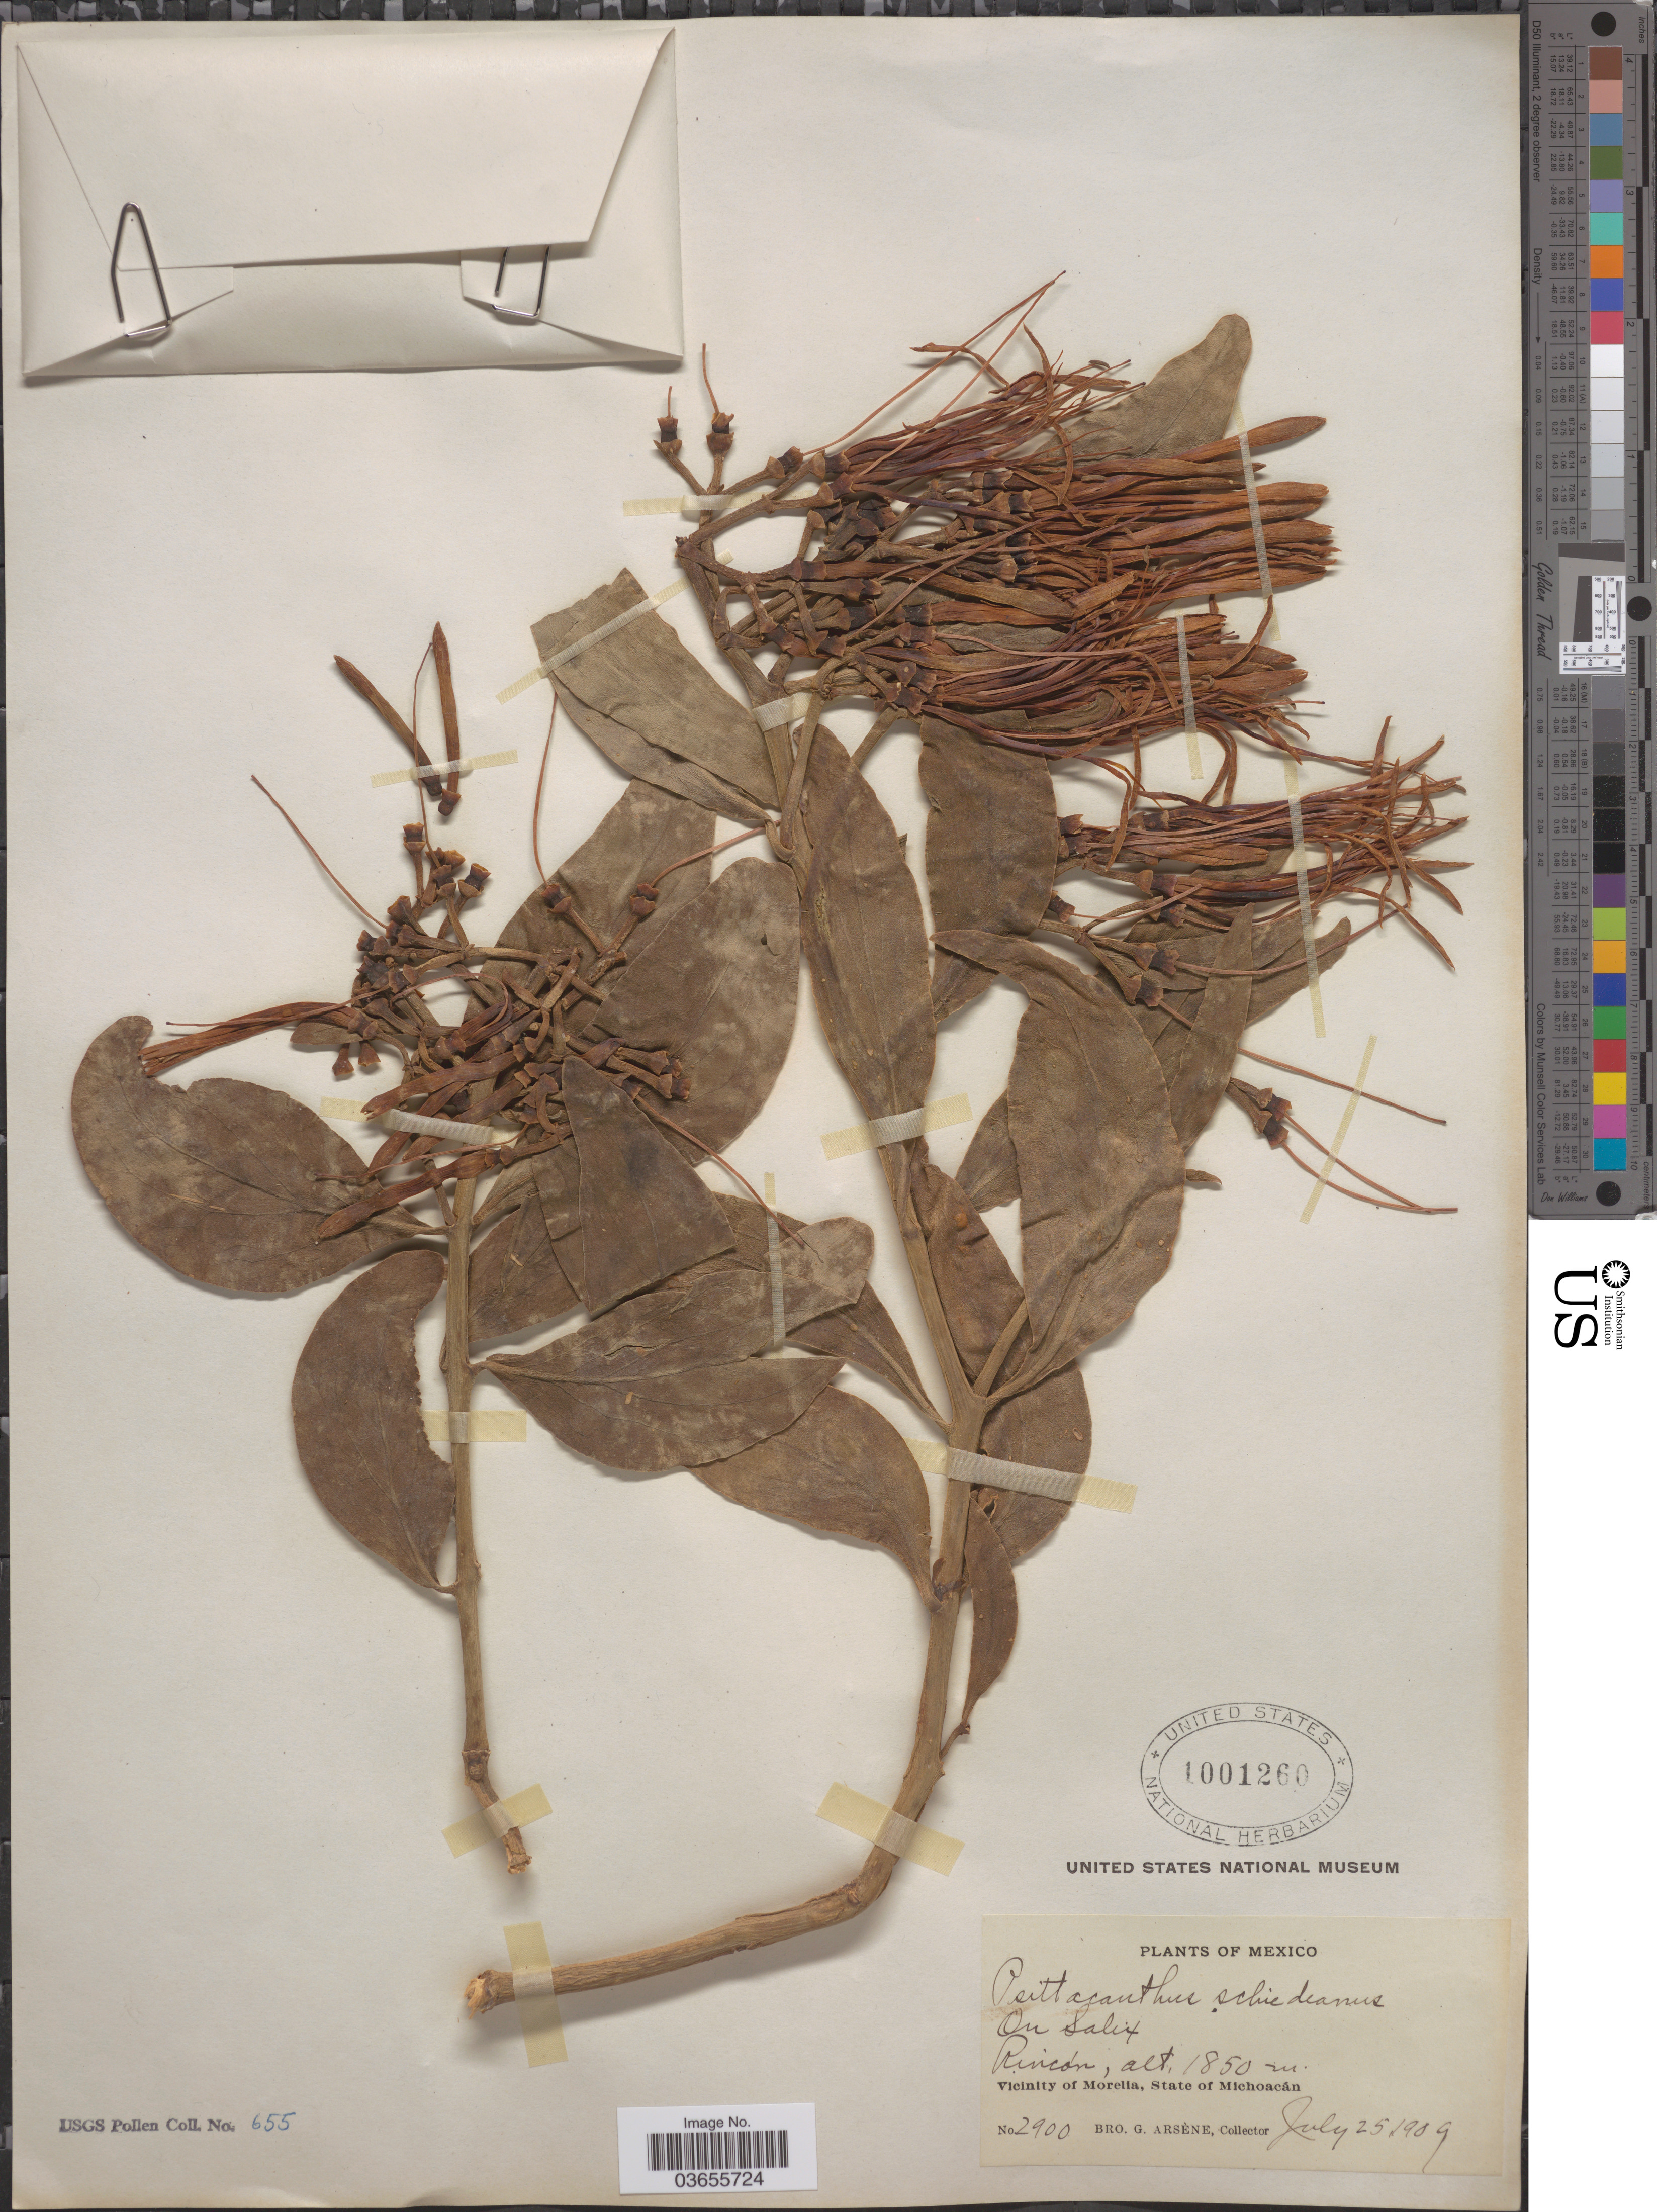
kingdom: Plantae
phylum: Tracheophyta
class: Magnoliopsida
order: Santalales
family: Loranthaceae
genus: Psittacanthus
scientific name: Psittacanthus schiedeanus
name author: (Schltdl. & Cham.) Blume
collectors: Bro. G. Arsène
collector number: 2900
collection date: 1909-07-25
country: Mexico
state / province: Michoacán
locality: Rincón, Vicinity of Morelia.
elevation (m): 1850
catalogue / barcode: US 1001260